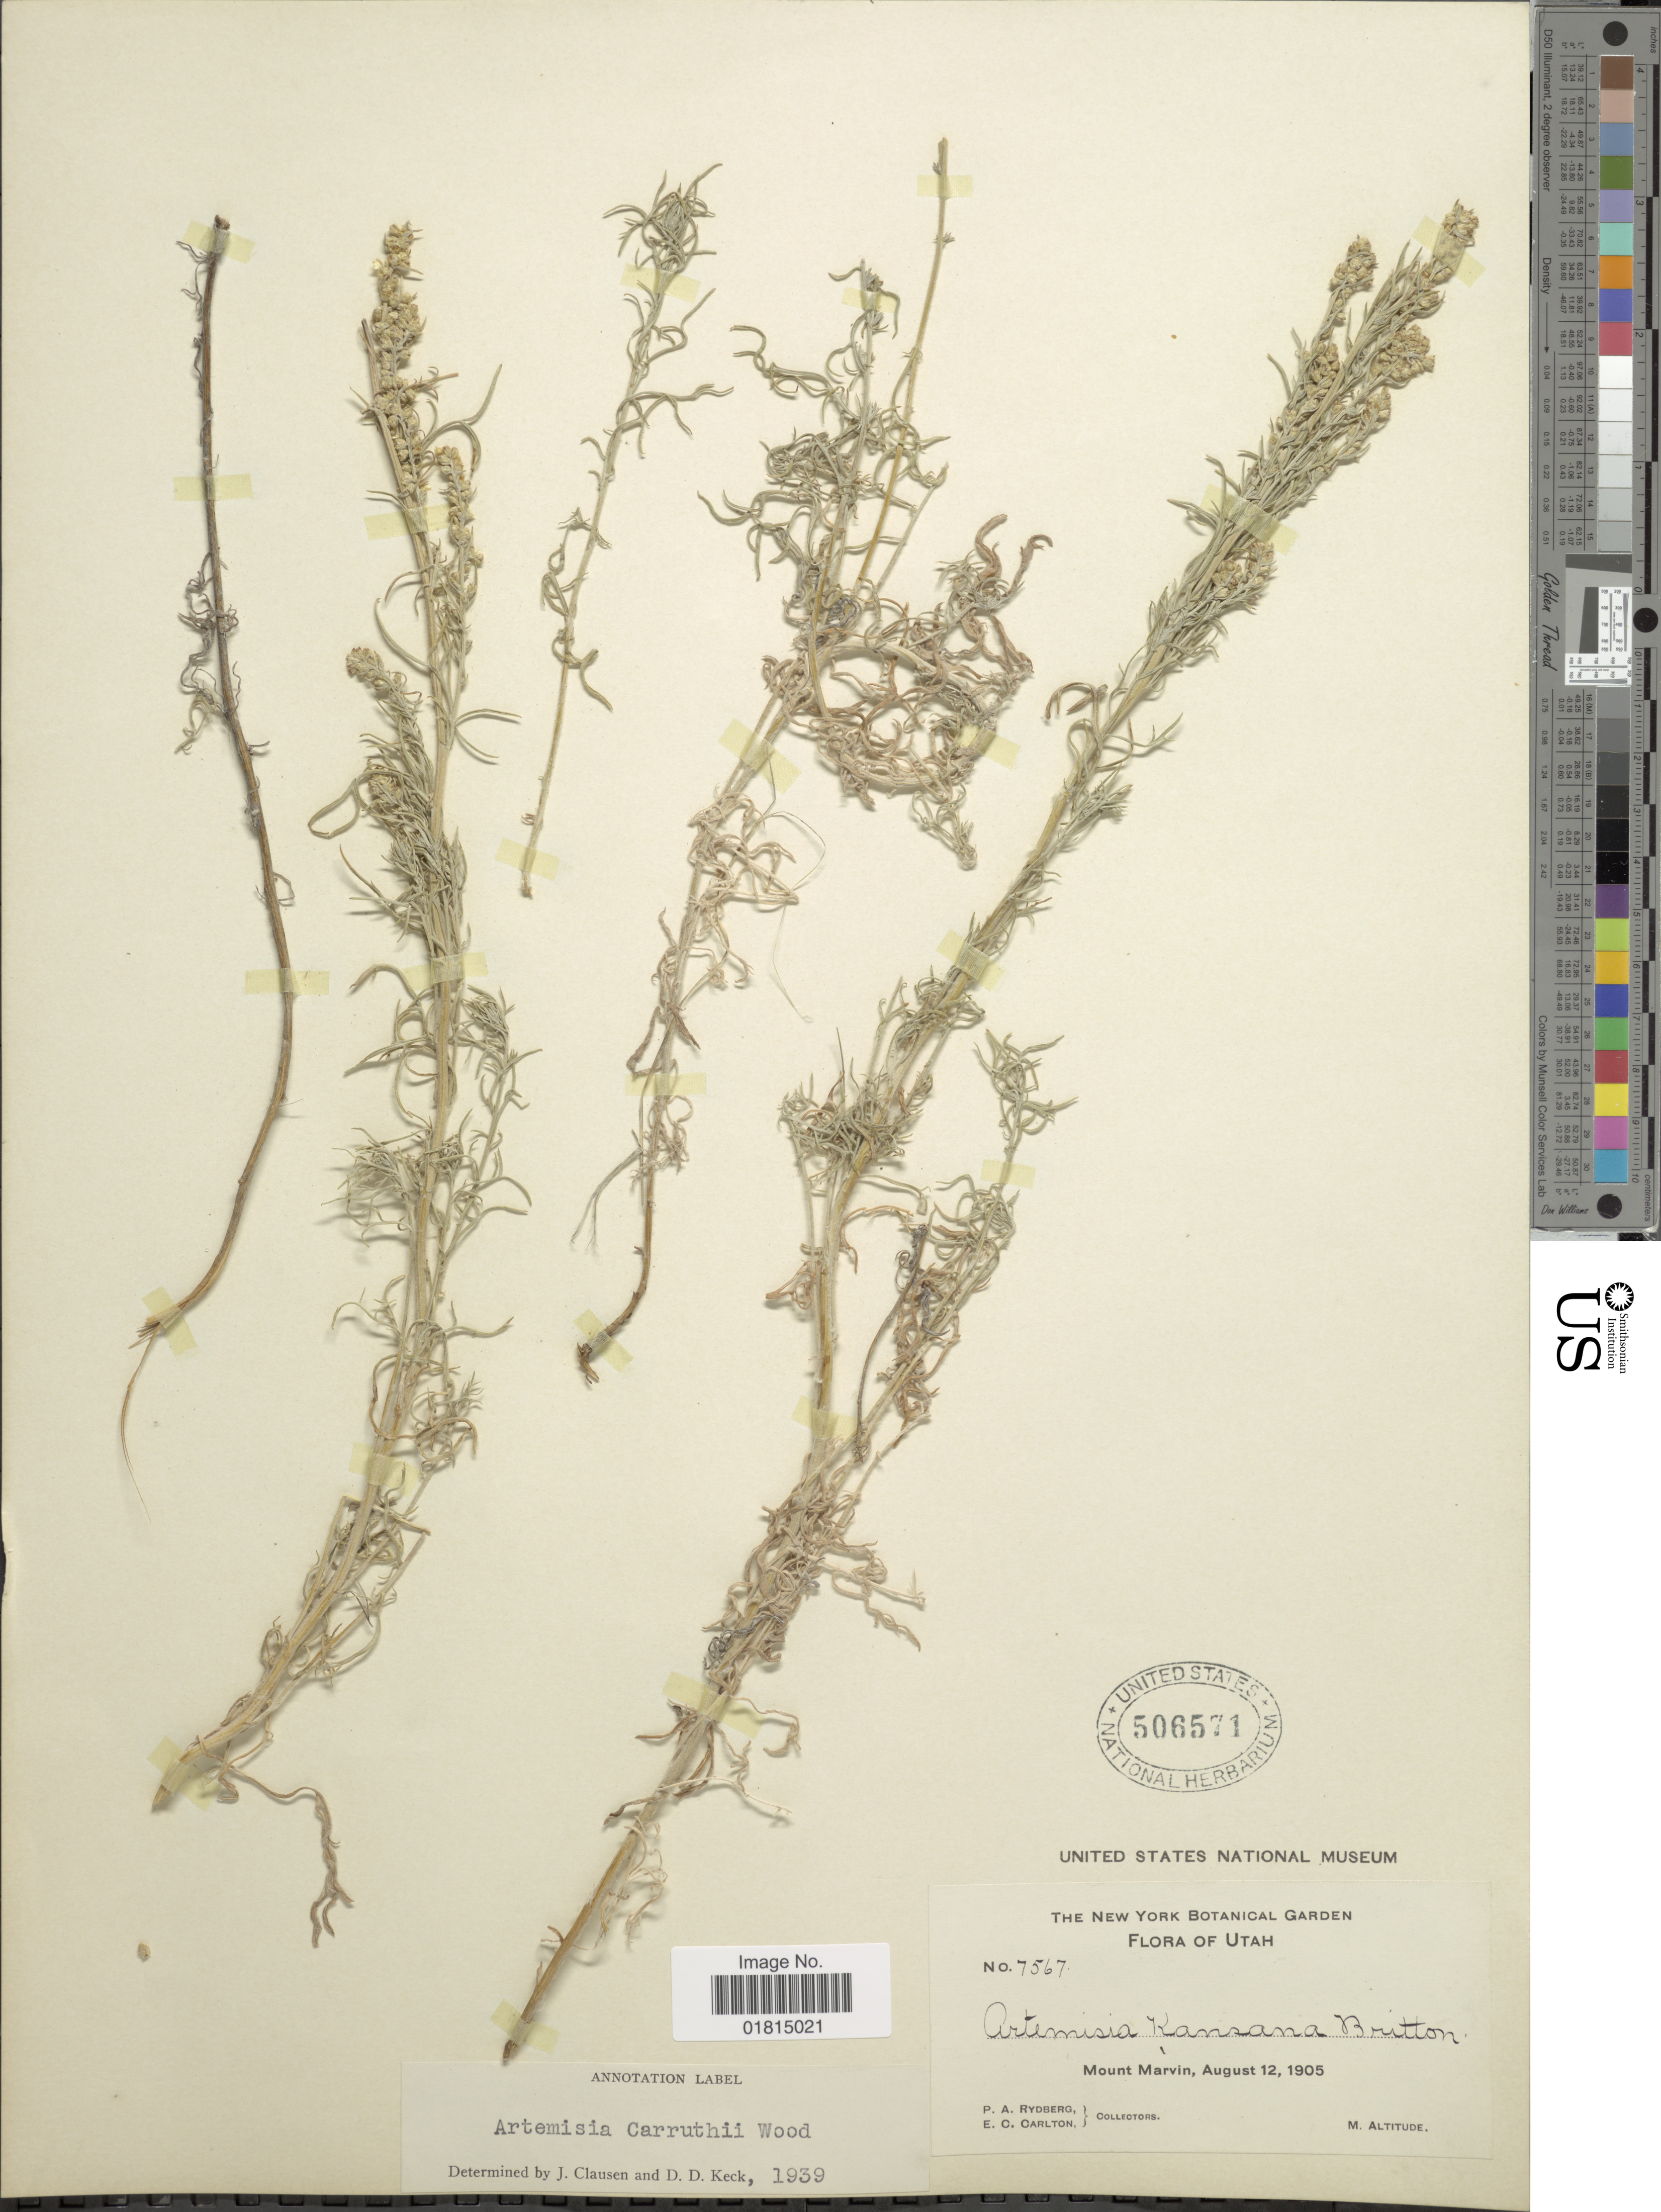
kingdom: Plantae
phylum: Tracheophyta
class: Magnoliopsida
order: Asterales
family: Asteraceae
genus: Artemisia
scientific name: Artemisia carruthii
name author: Alph. Wood ex Carruth.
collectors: P. A. Rydberg & E. Carlton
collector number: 7567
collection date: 1905-08-12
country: United States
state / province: Utah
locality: Mount Marvin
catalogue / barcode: US 506571